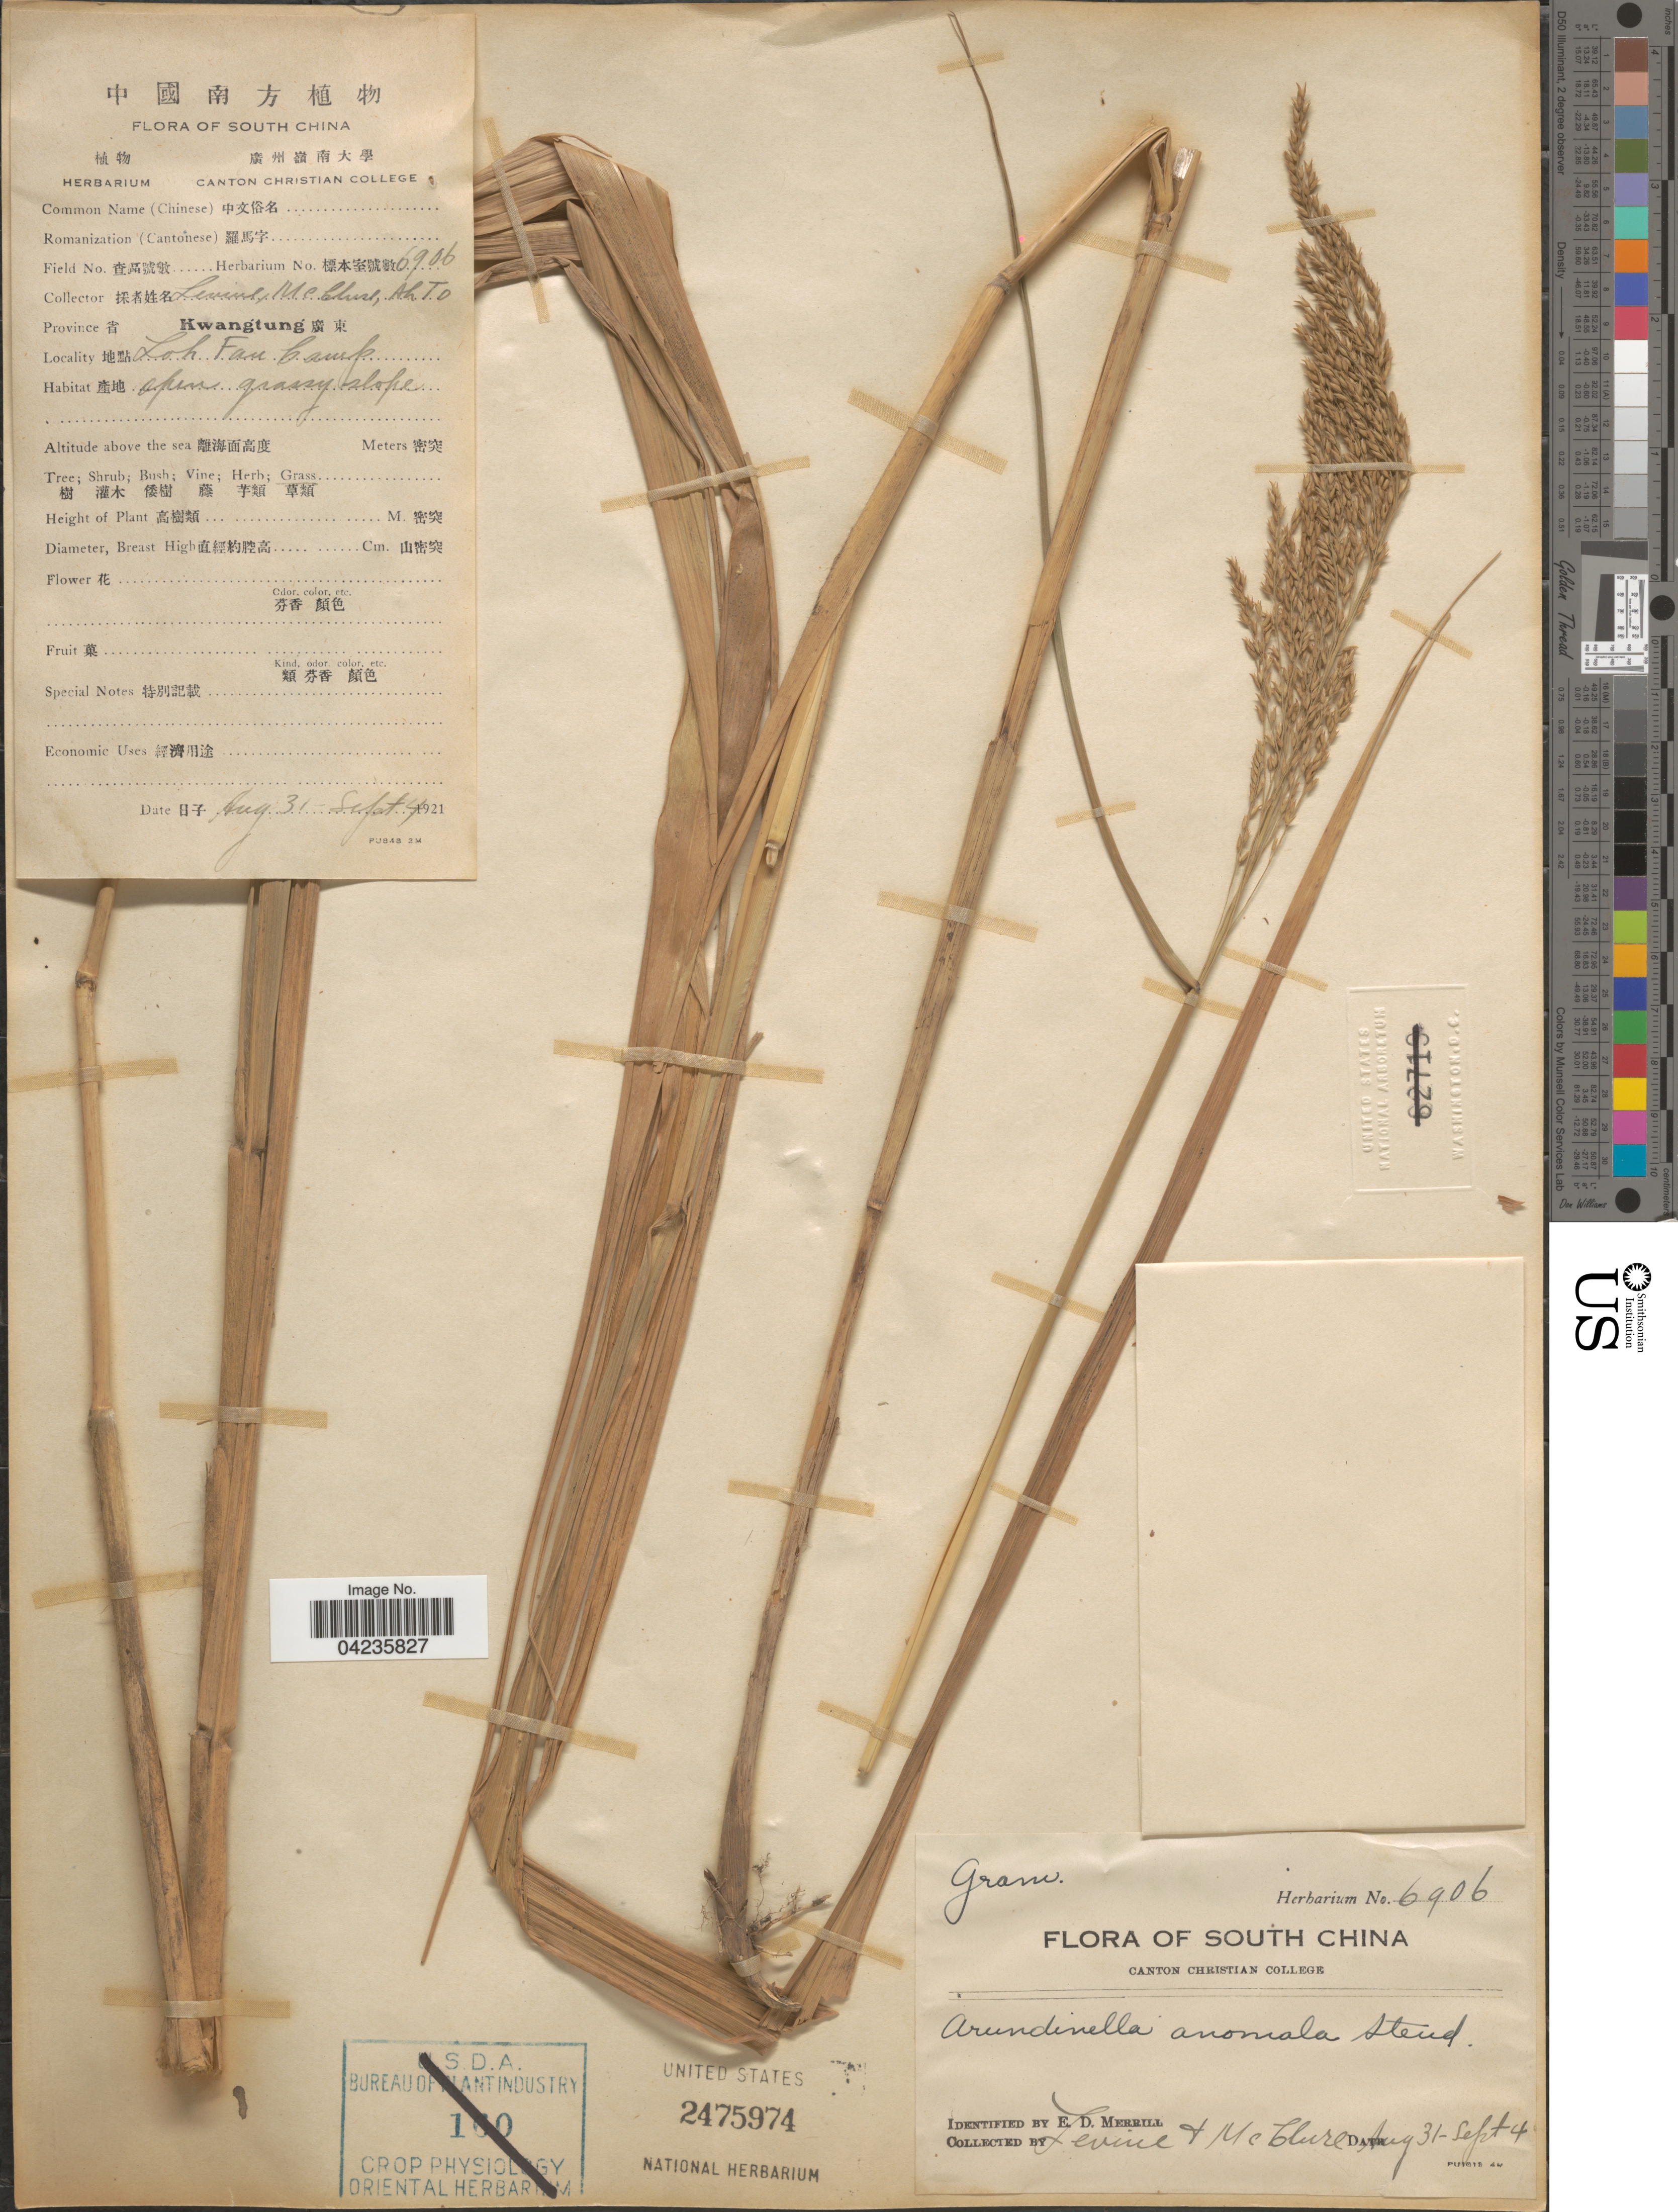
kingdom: Plantae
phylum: Tracheophyta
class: Liliopsida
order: Poales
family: Poaceae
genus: Arundinella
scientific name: Arundinella hirta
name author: (Thunb.) Tanaka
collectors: -. Levine, McClure, -- & Ah To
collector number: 6906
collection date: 1921-08-31/1921-09-04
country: China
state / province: Guangdong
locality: South China. Kwangtung X. Loh Fau Camp.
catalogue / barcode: US 2475974